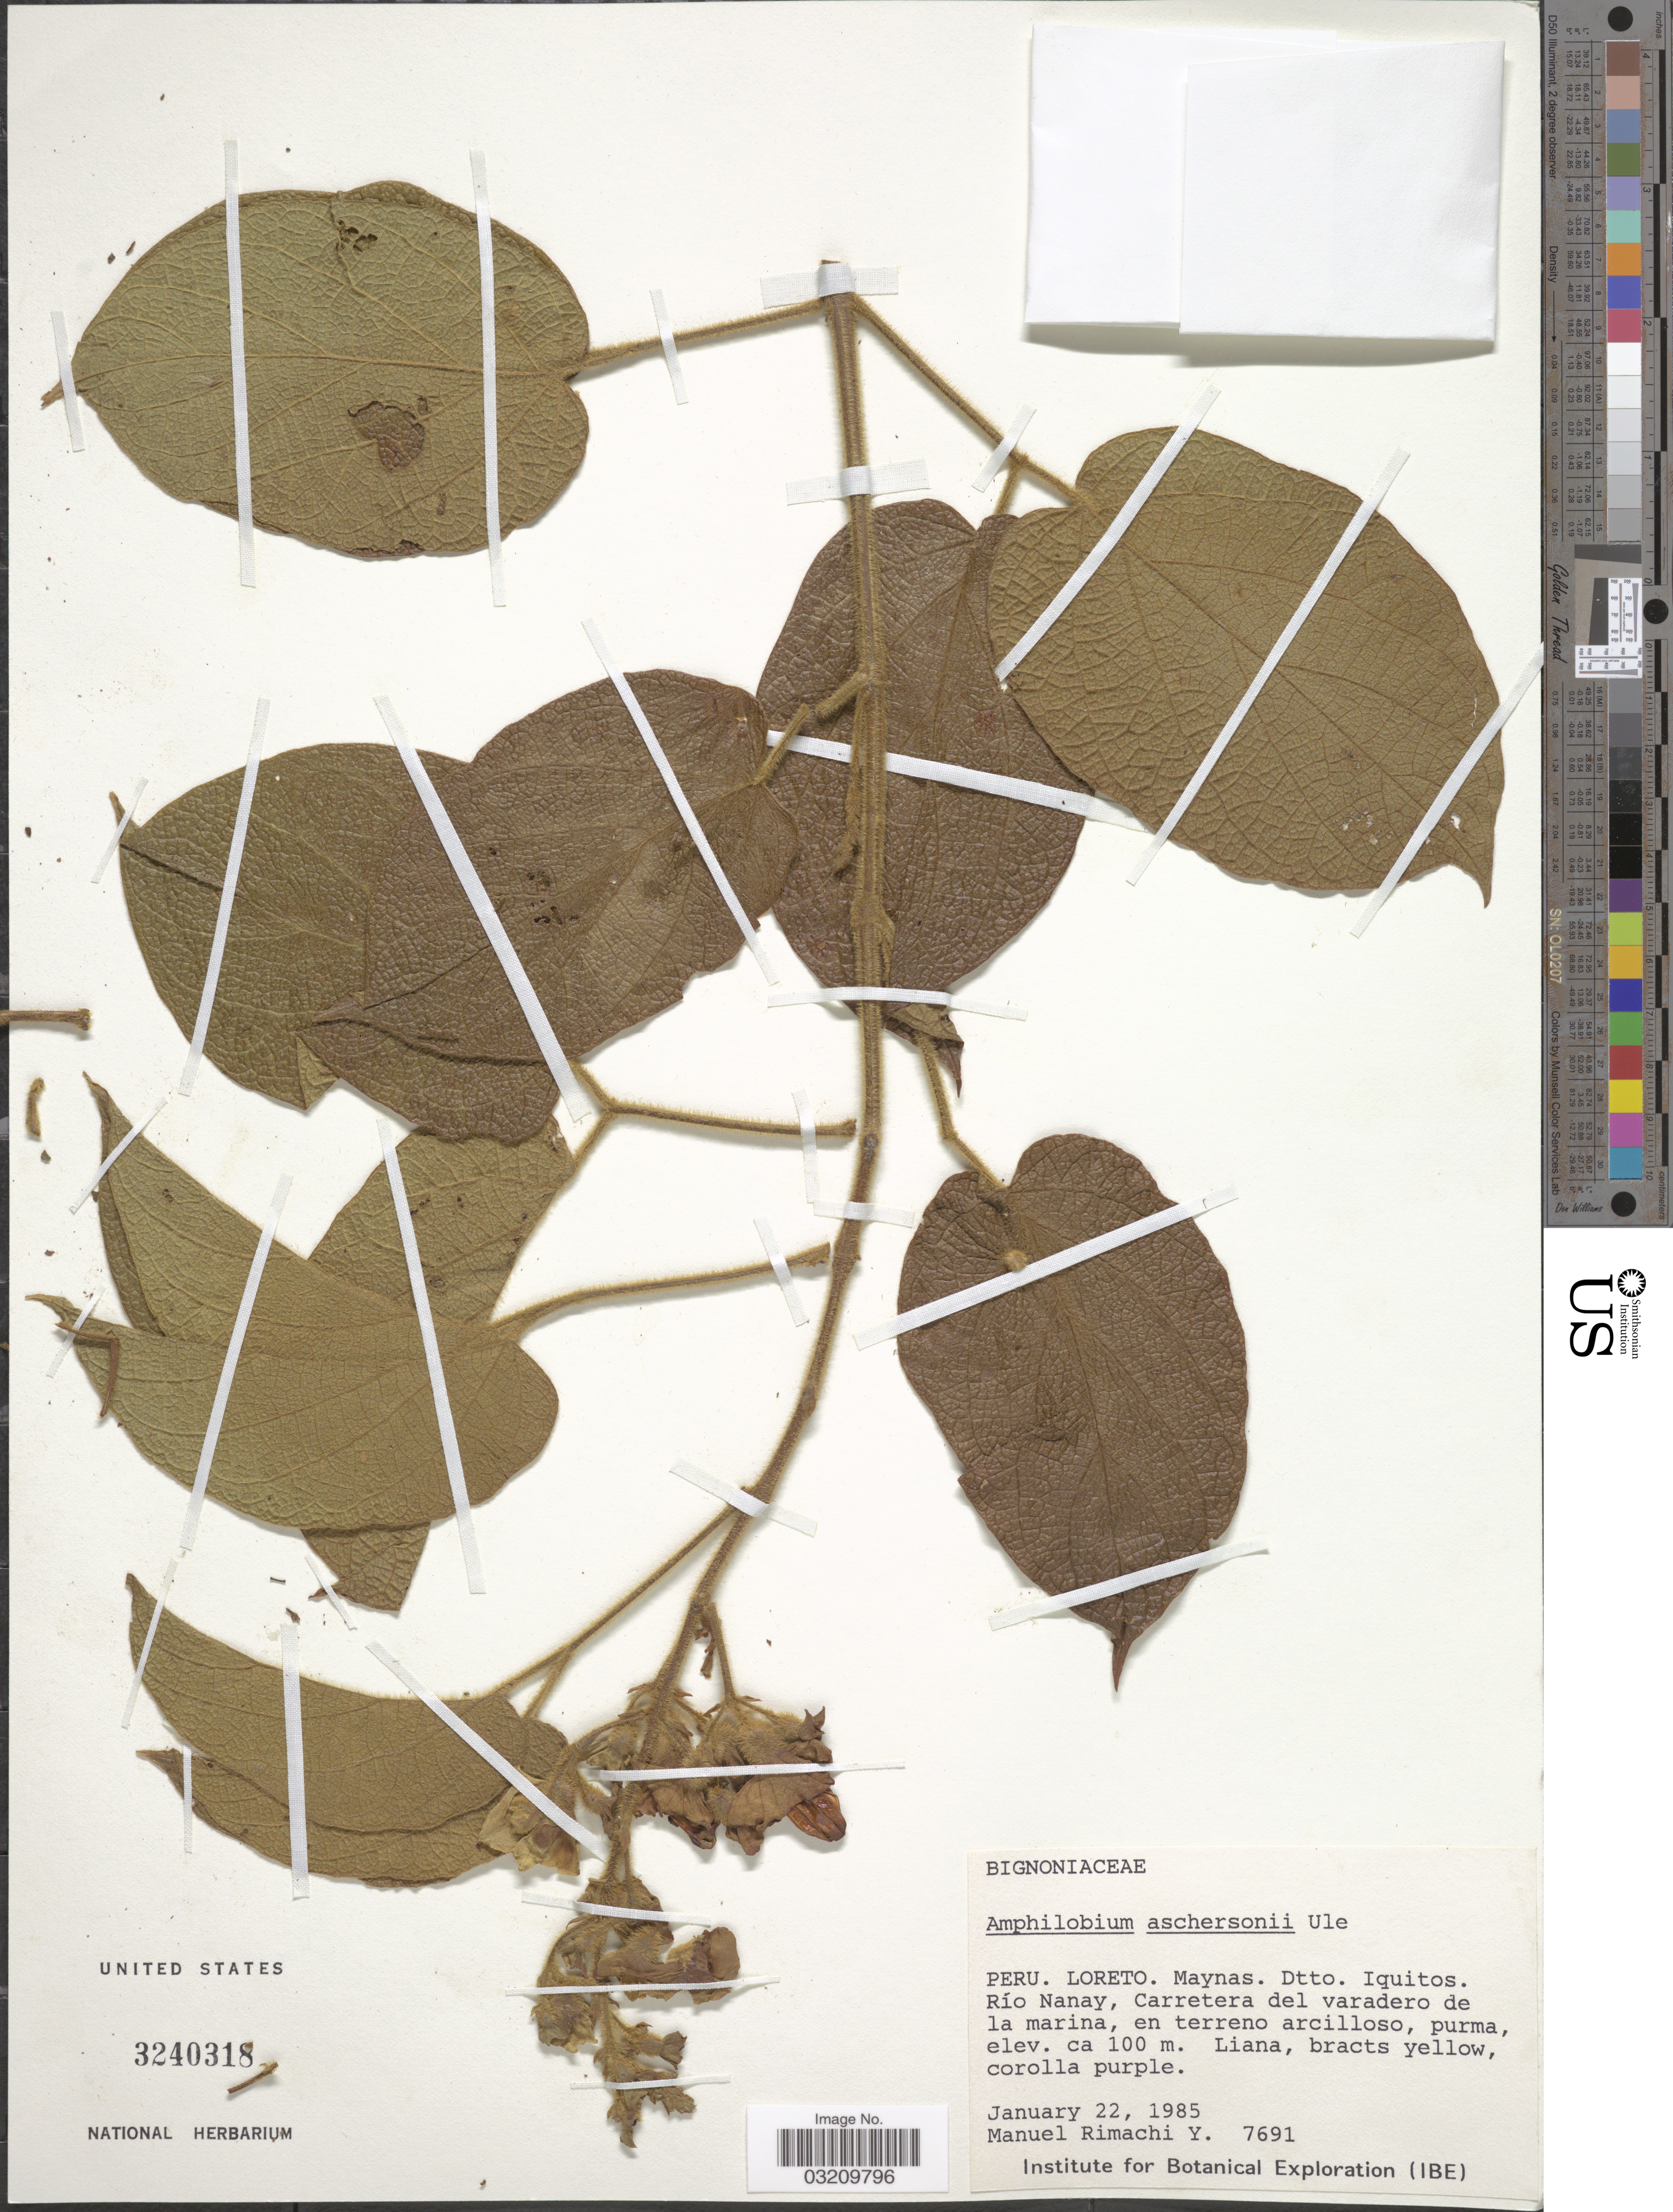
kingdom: Plantae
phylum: Tracheophyta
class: Magnoliopsida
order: Lamiales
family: Bignoniaceae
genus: Amphilophium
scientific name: Amphilophium aschersonii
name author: Ule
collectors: M. Rimachi Y.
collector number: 7691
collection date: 1985-01-22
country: Peru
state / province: Loreto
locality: Maynas. Dtto. Iquitos. Río Nanay, Carretera del varadero de la marina, en terreno arcilloso.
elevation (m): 100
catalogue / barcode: US 3240318